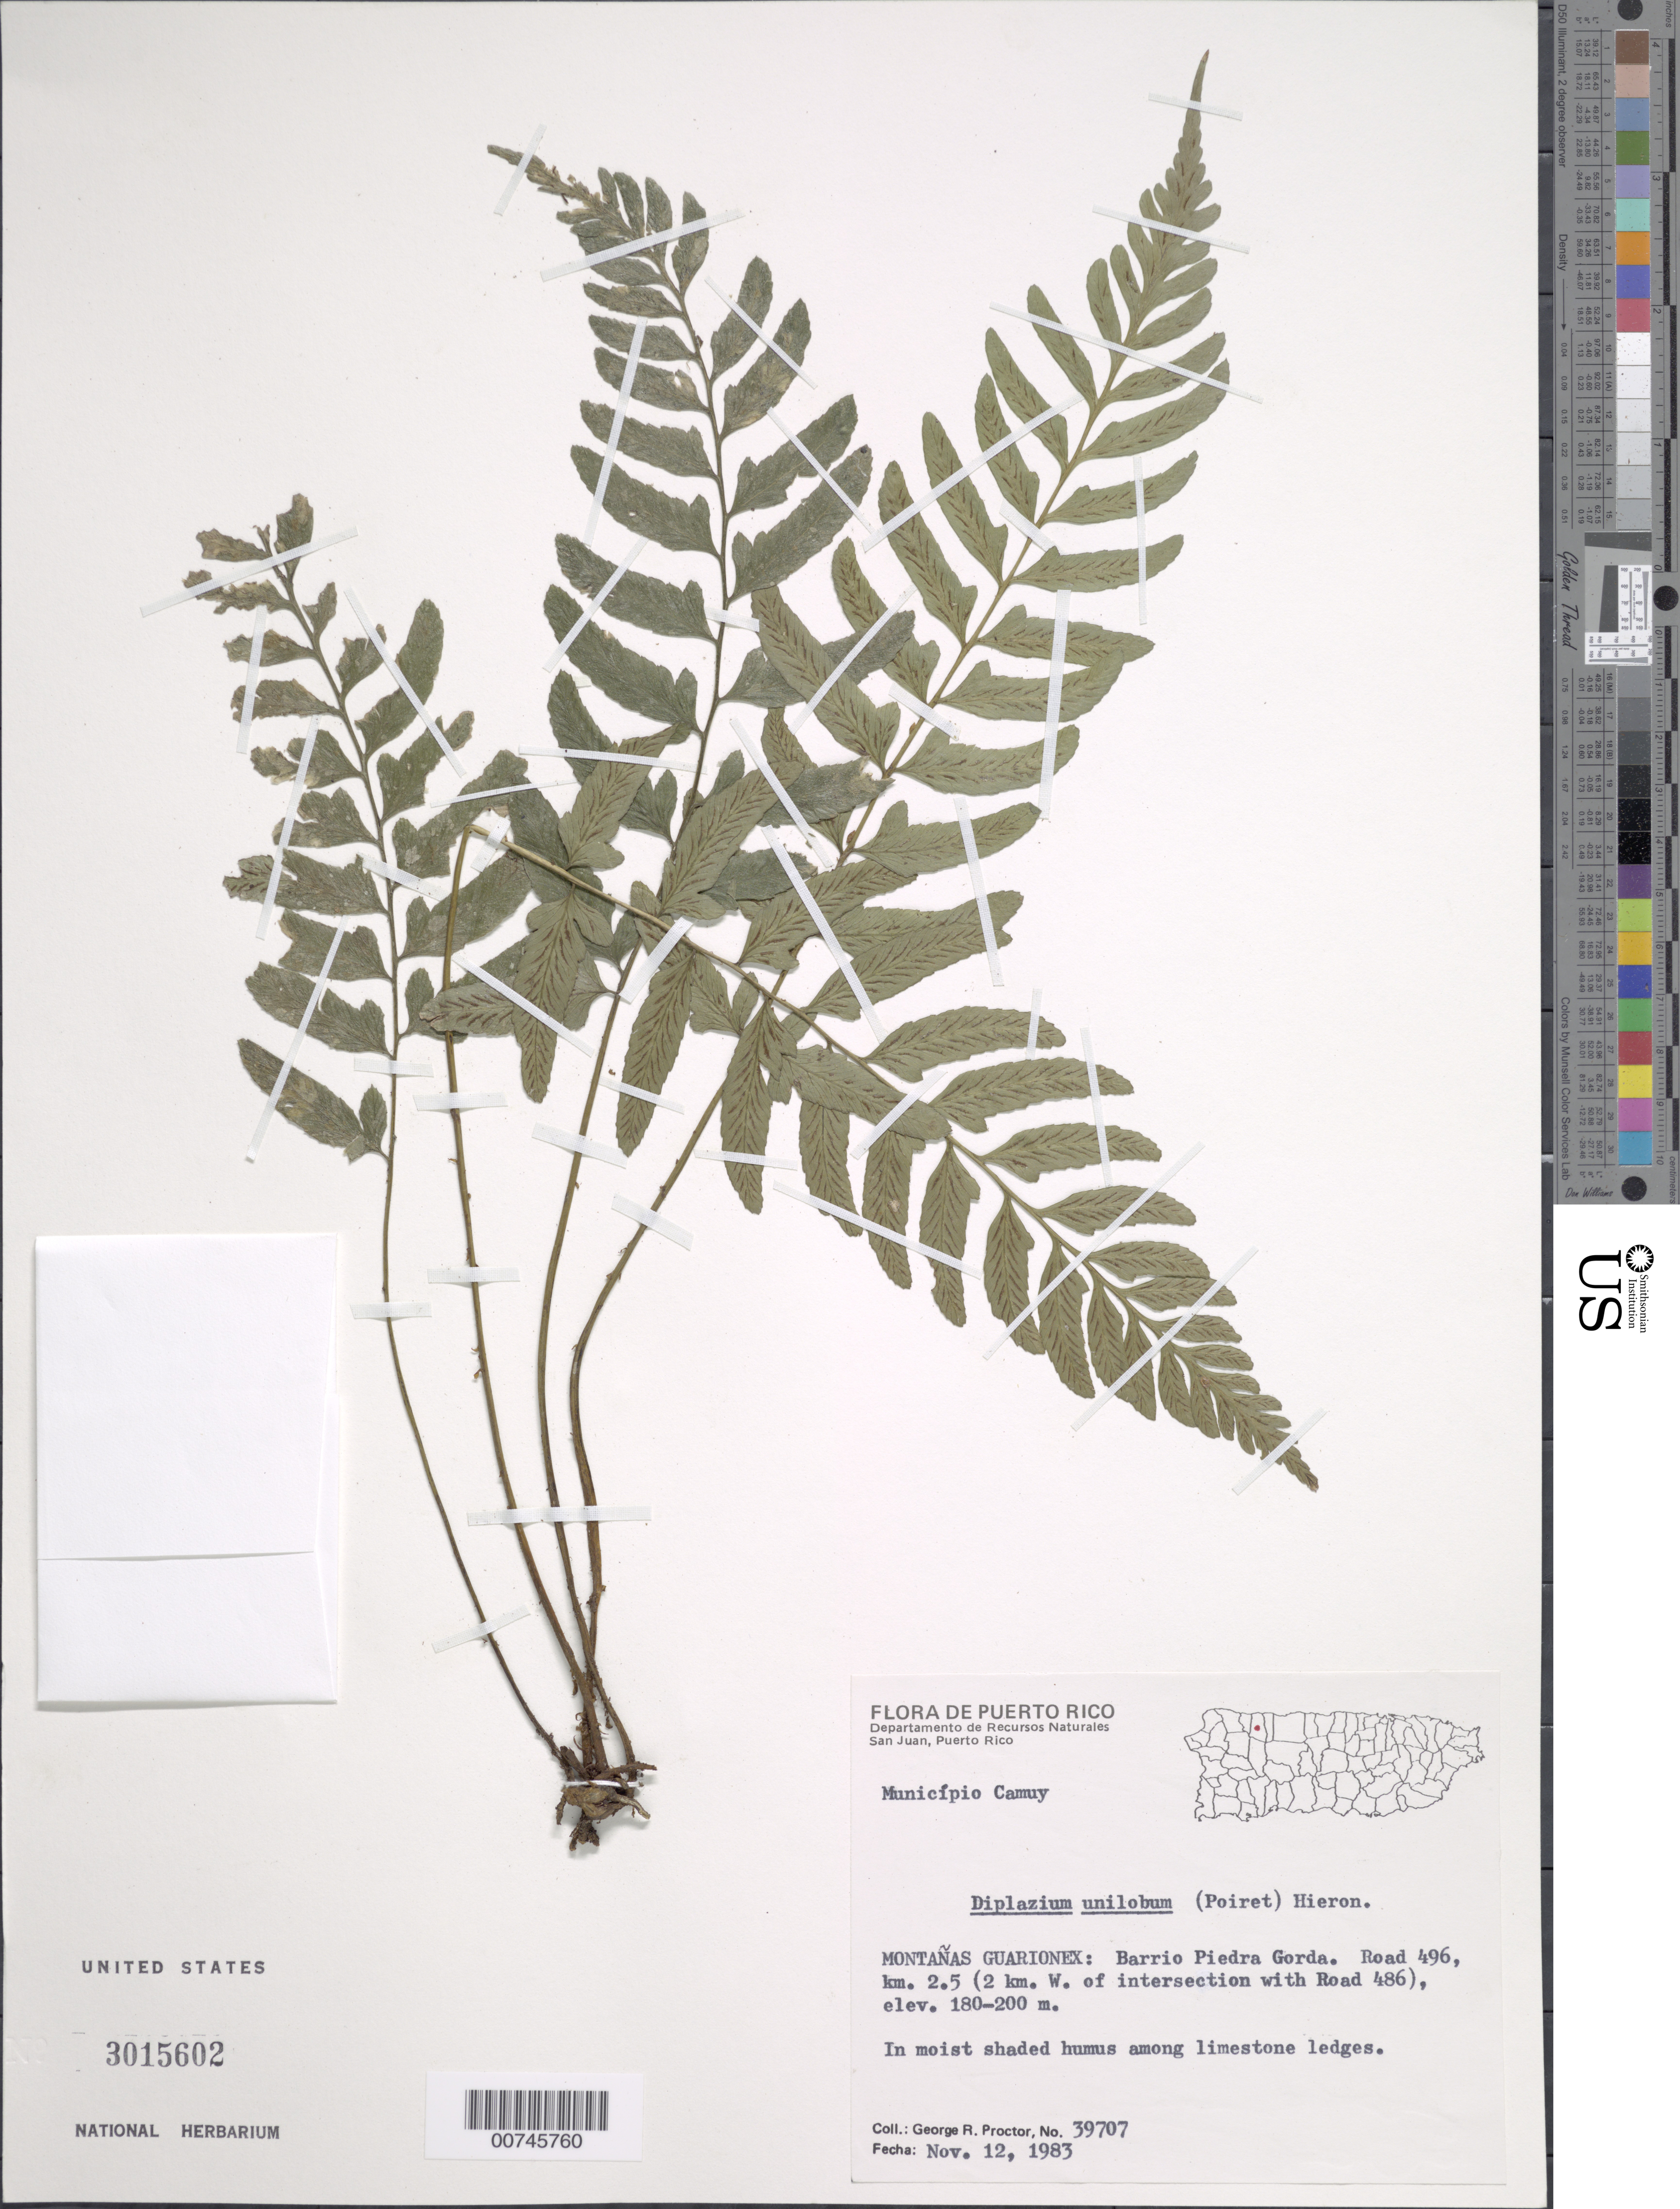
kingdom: Plantae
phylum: Tracheophyta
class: Polypodiopsida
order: Polypodiales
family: Athyriaceae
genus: Diplazium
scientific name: Diplazium unilobum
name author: (Poir.) Hieron.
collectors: G. R. Proctor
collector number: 39707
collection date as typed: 12 Nov 1983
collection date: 1983-11-12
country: Puerto Rico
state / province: Camuy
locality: Montañas Guarionex: Barrio Piedra Gorda. Road 496, km 2.5 (2 km W of intersection with Road 486), Municipio Camuy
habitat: In moist shaded humus among limestone ledges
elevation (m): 180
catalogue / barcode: US 3015602